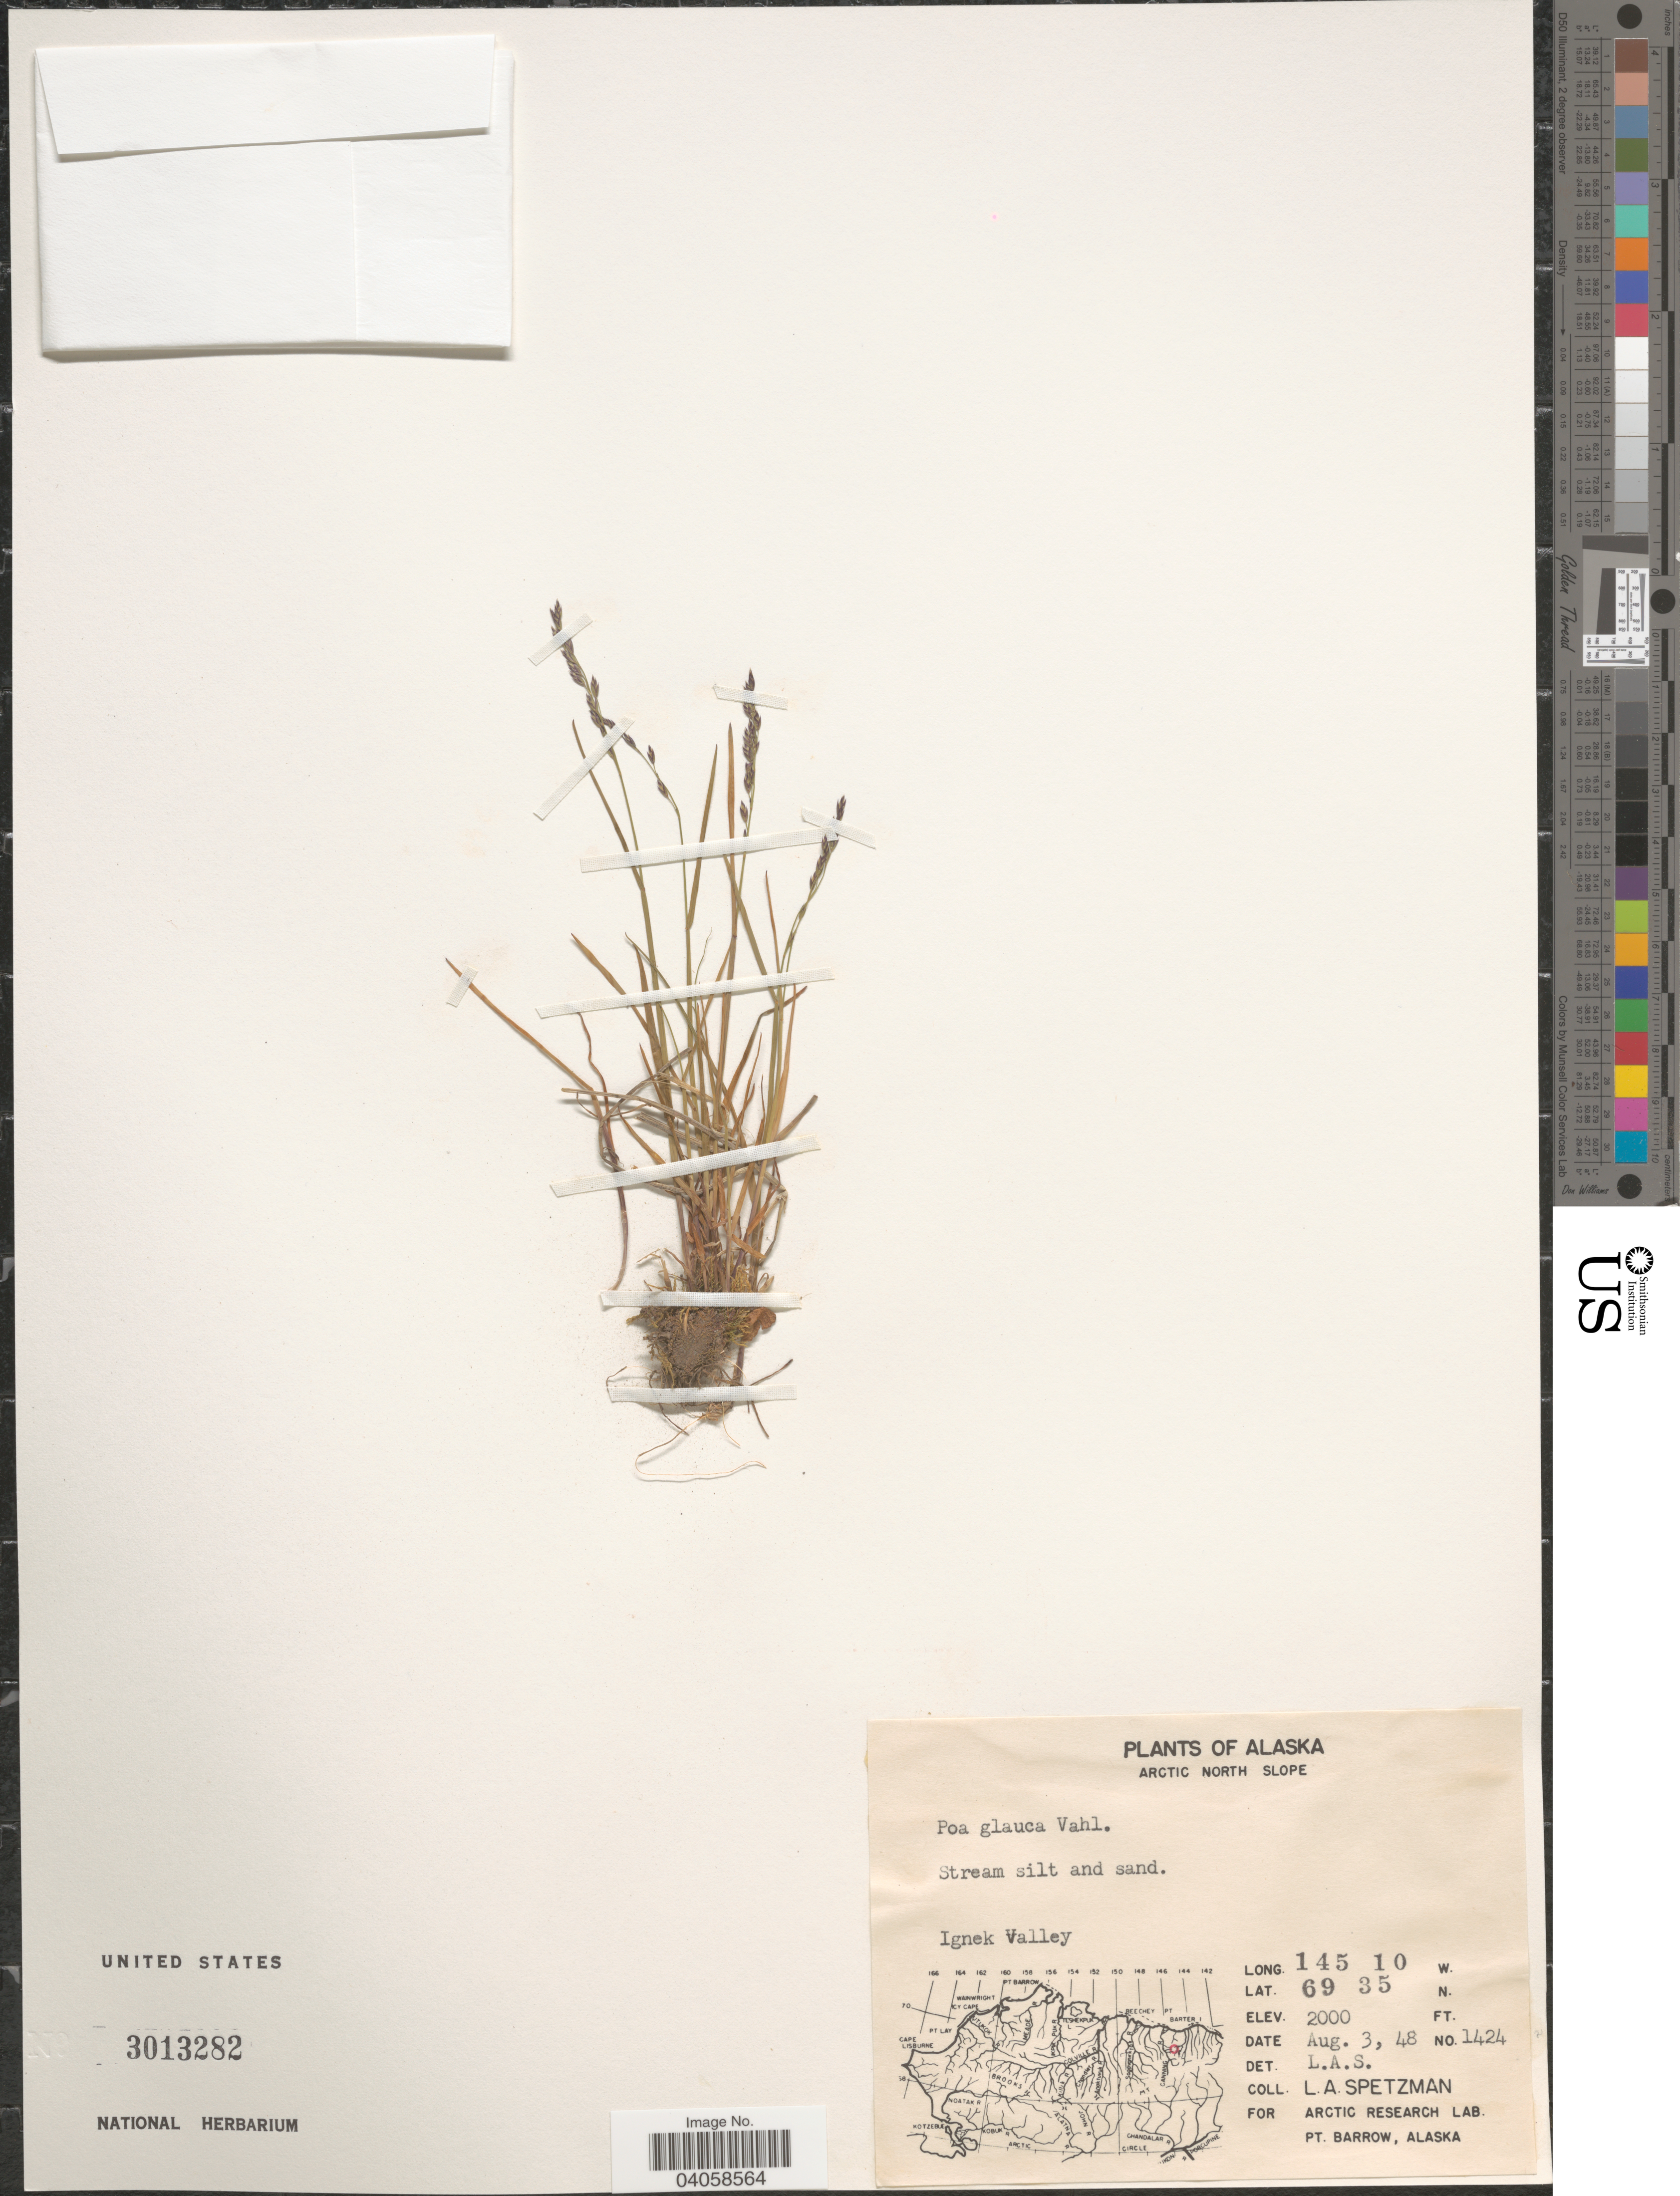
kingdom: Plantae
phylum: Tracheophyta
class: Liliopsida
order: Poales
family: Poaceae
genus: Poa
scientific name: Poa glauca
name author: Vahl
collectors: L. Spetzman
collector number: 1424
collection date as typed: Transcribed d/m/y: 3/8/48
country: United States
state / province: Alaska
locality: Arctic North Slope. Ignek Valley.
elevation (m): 610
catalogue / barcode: US 301282